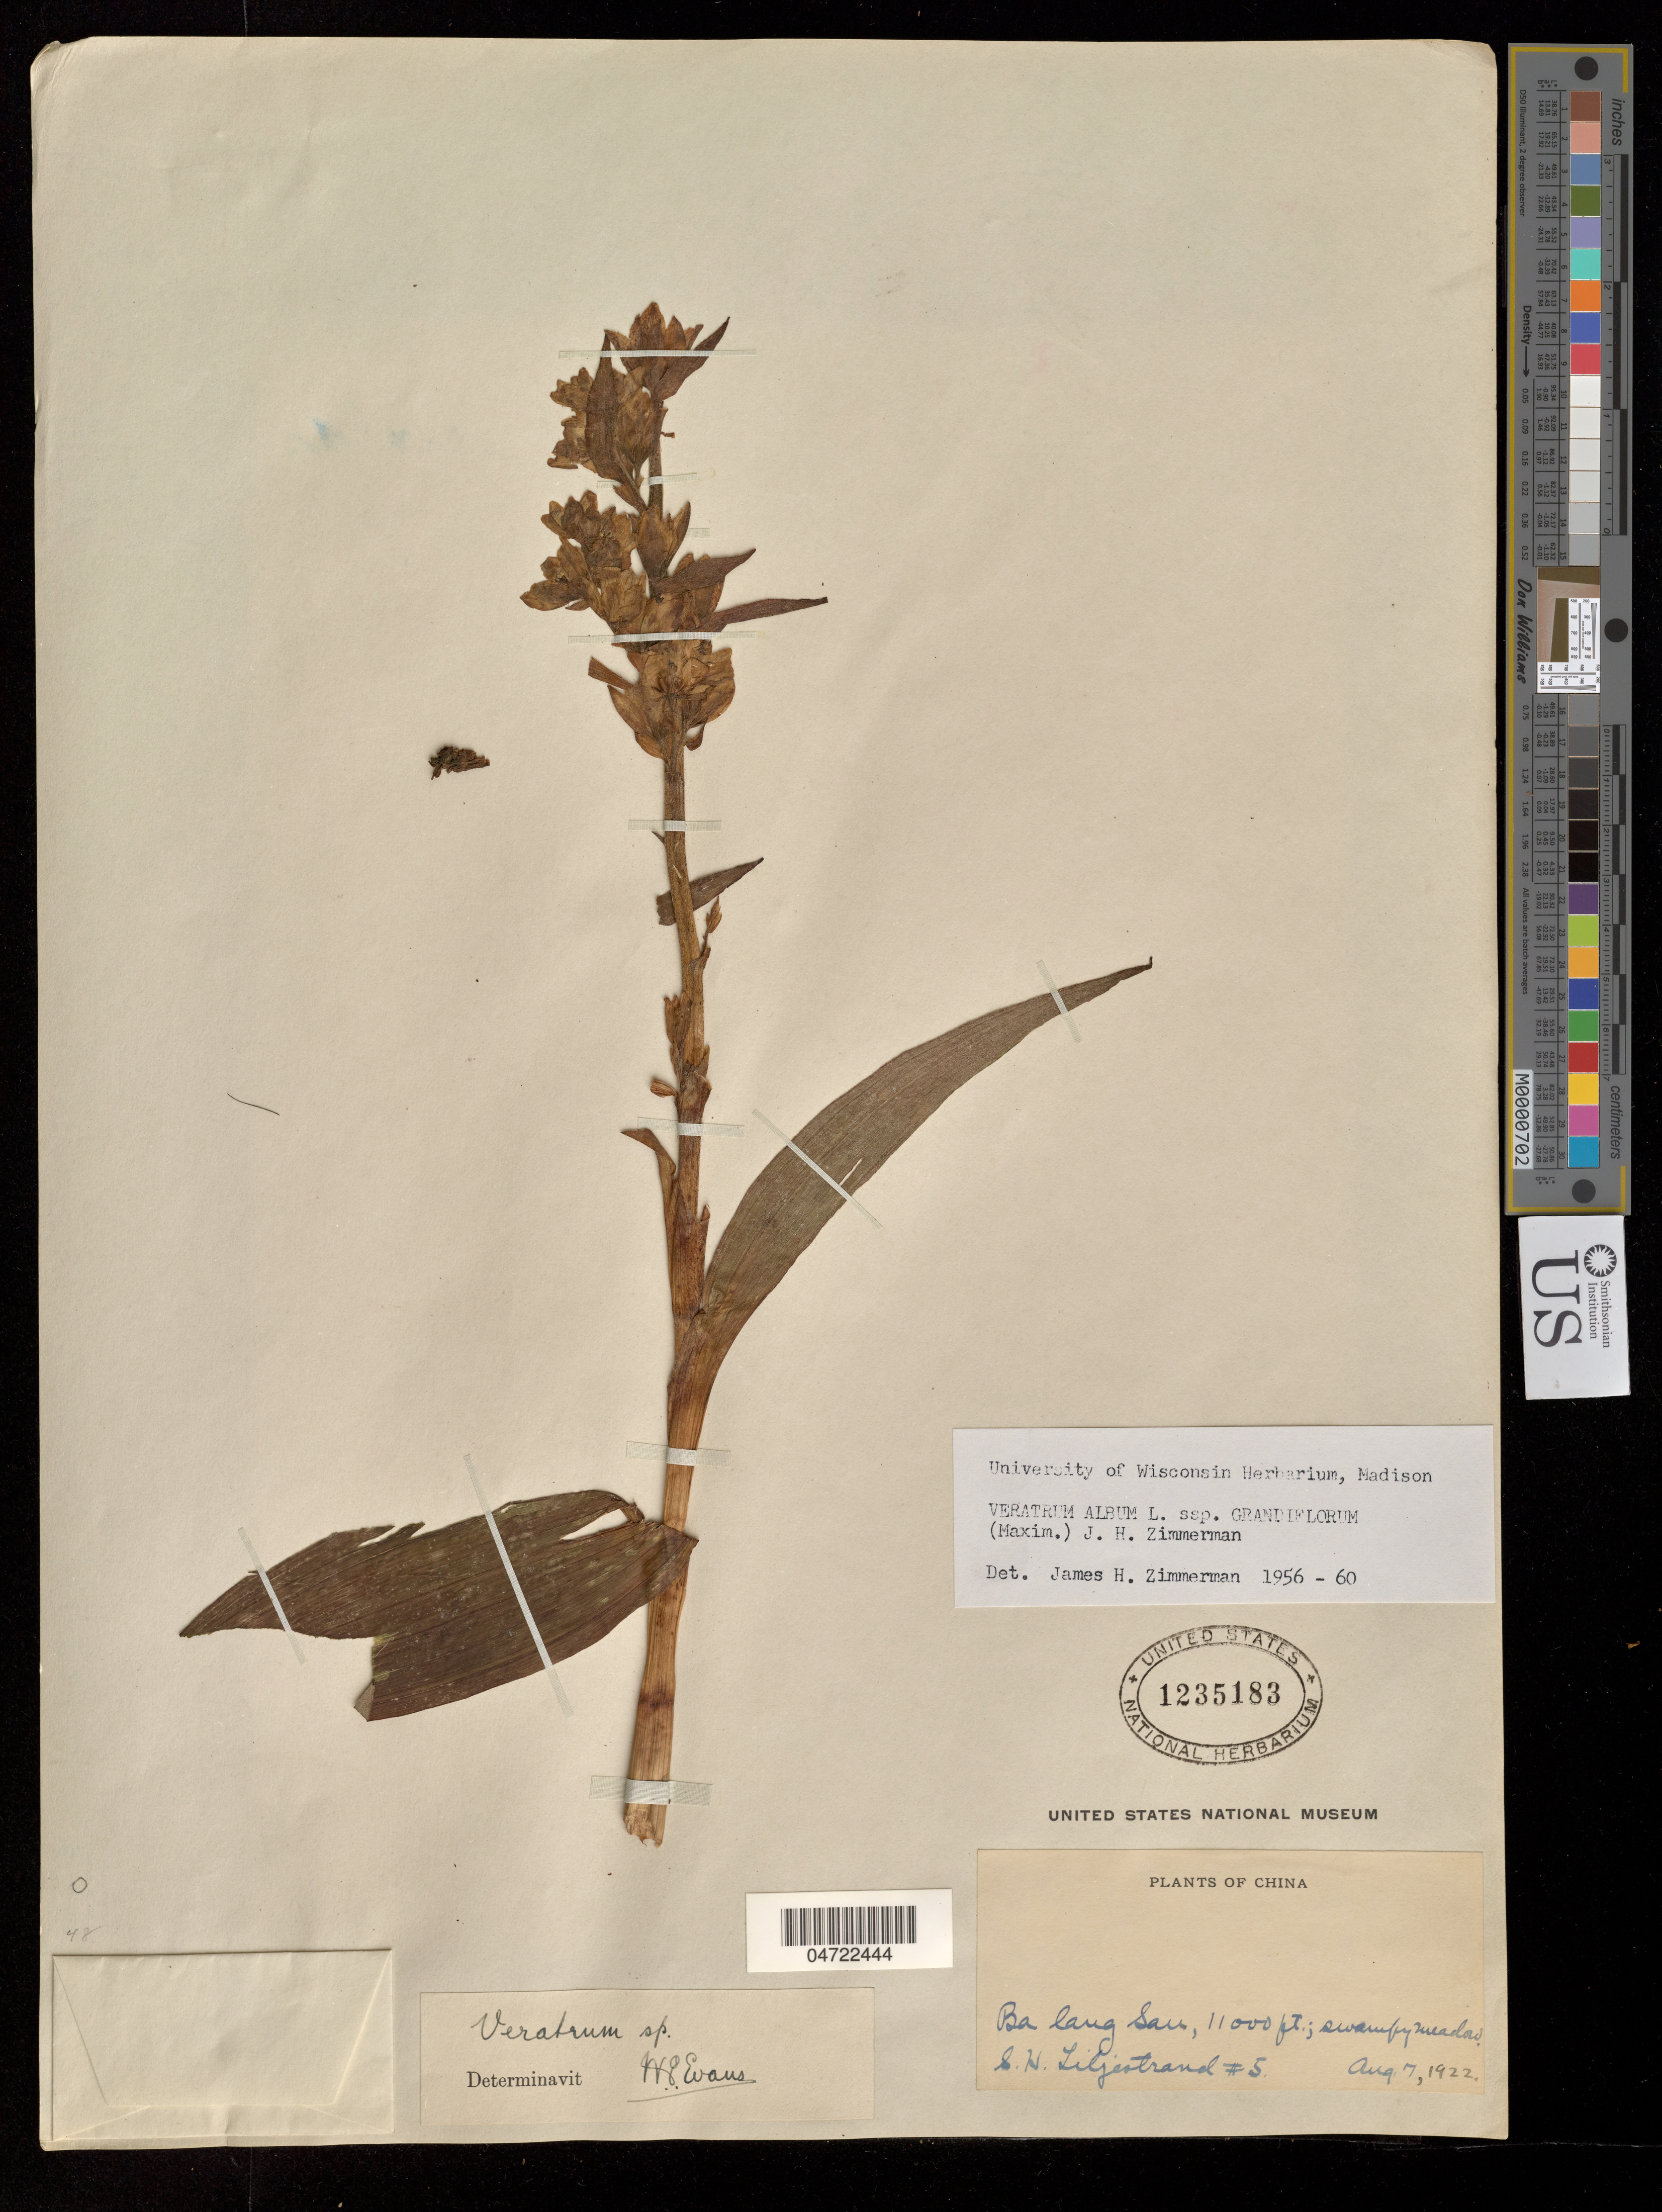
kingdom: Plantae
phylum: Tracheophyta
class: Liliopsida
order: Liliales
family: Melanthiaceae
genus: Veratrum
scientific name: Veratrum album subsp. grandiflorum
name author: Maxim. ex Miq.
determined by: Zimmerman, James Hall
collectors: S. Liljestrand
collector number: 5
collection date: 1922-08-07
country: China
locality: Bal Lang San.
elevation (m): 4206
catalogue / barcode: US 1235183